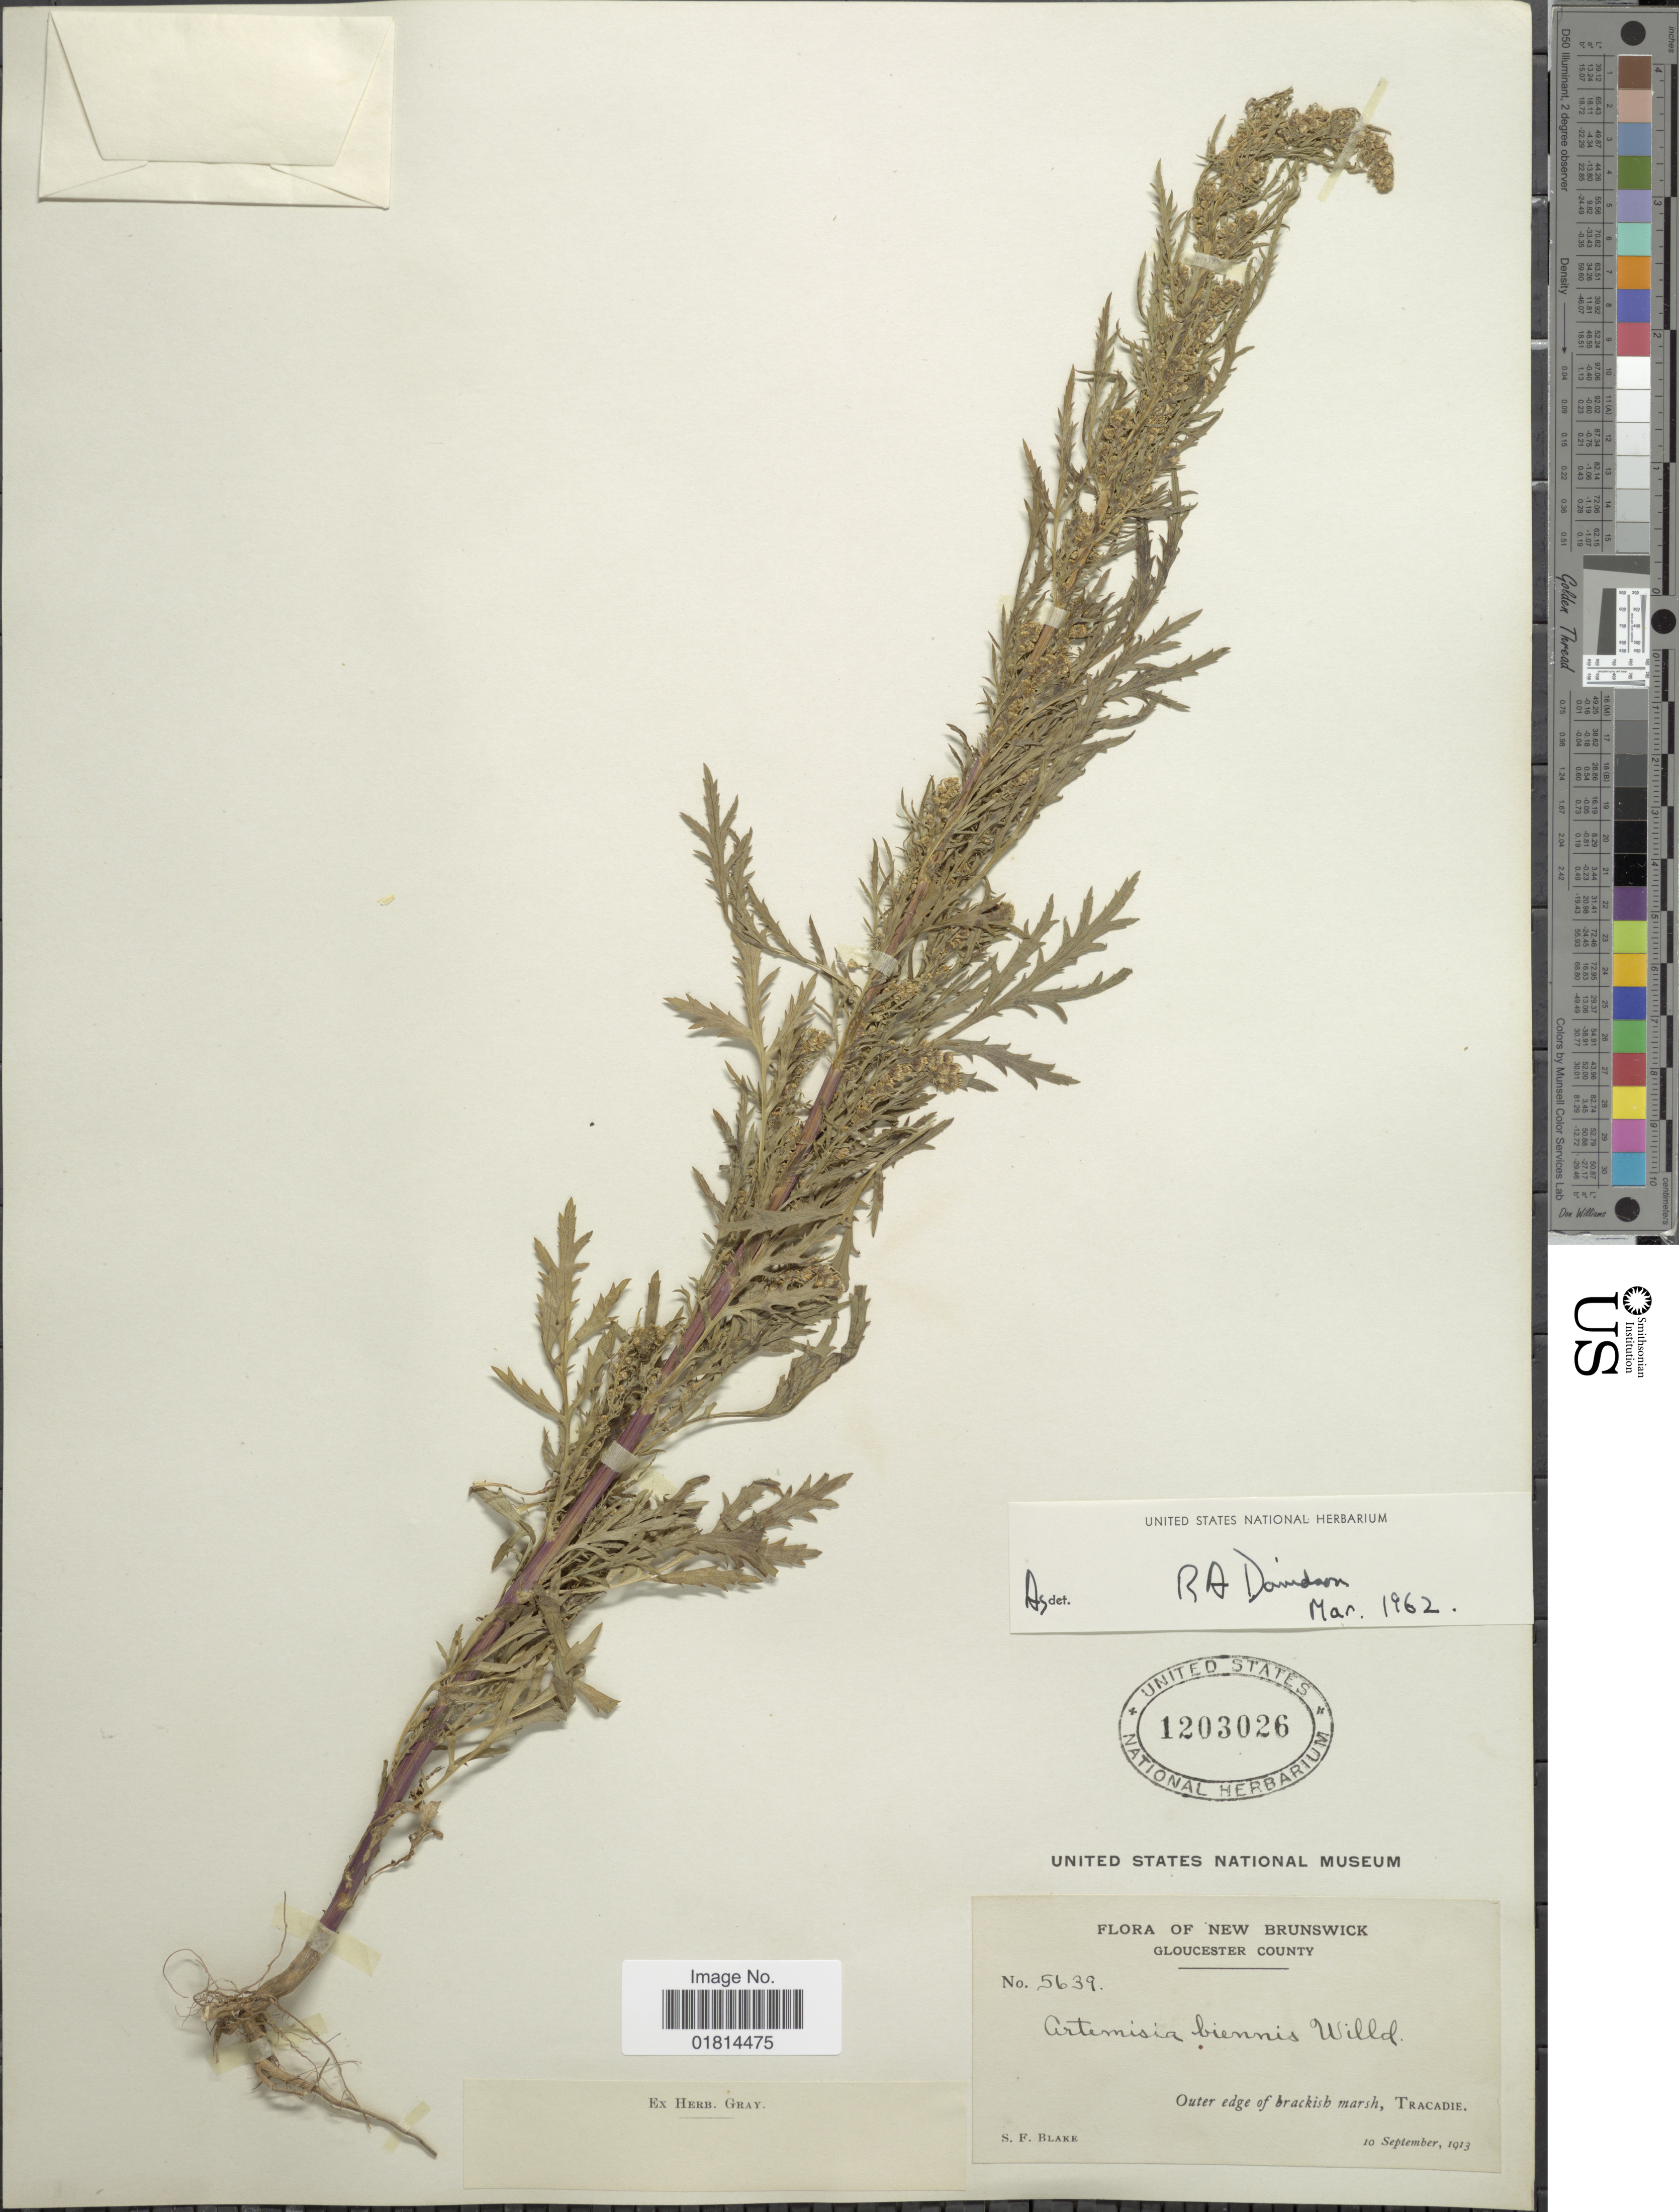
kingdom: Plantae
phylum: Tracheophyta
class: Magnoliopsida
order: Asterales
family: Asteraceae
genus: Artemisia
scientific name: Artemisia biennis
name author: Willd.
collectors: S. Blake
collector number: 5639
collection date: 1913-09-10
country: Canada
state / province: New Brunswick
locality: Gloucester County. Outer edge of brackish marsh, Tracadie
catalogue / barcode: US 1203026